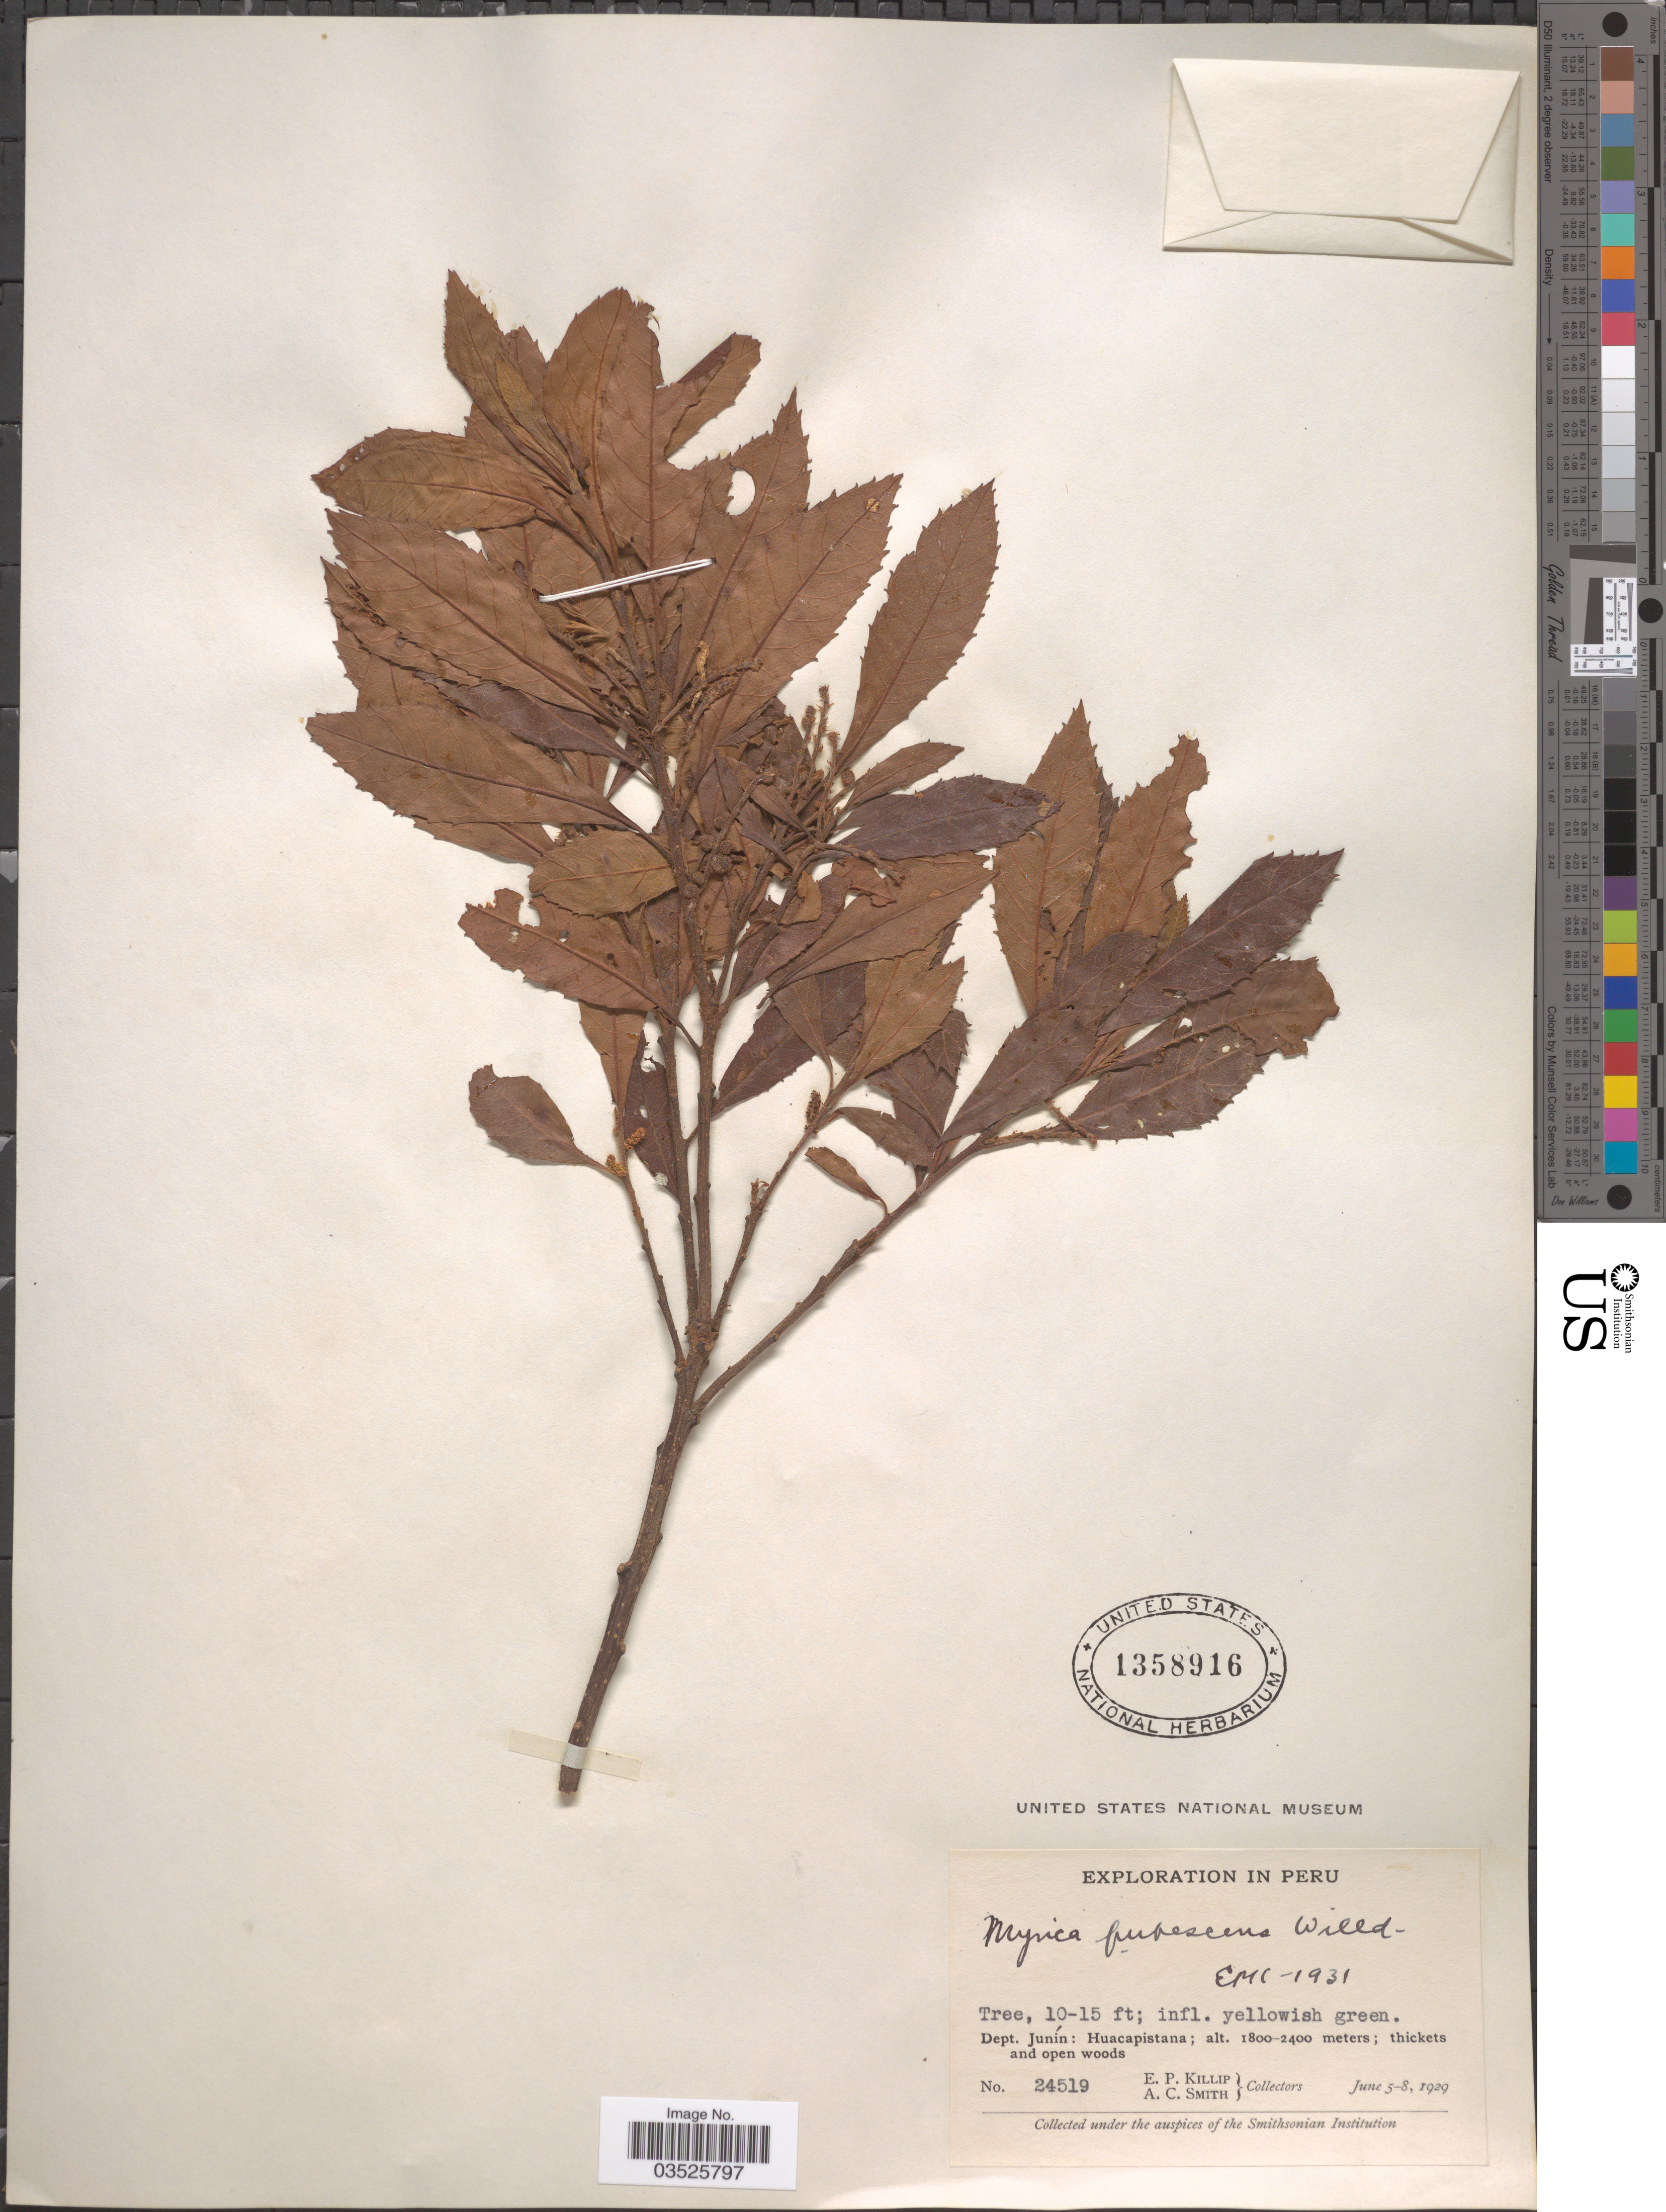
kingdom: Plantae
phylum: Tracheophyta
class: Magnoliopsida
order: Fagales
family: Myricaceae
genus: Morella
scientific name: Morella pubescens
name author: (Humb. & Bonpl. ex Willd.) Wilbur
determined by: Strong, M. T., (US), Smithsonian Institution - National Museum of Natural History (UNITED STATES)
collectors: E. P. Killip & A. C. Smith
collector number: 24519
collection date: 1929-06-05/1929-06-08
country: Peru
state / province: Junín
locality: Dept. Junín: Huacapistana; thickets.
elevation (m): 1800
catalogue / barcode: US 1358916